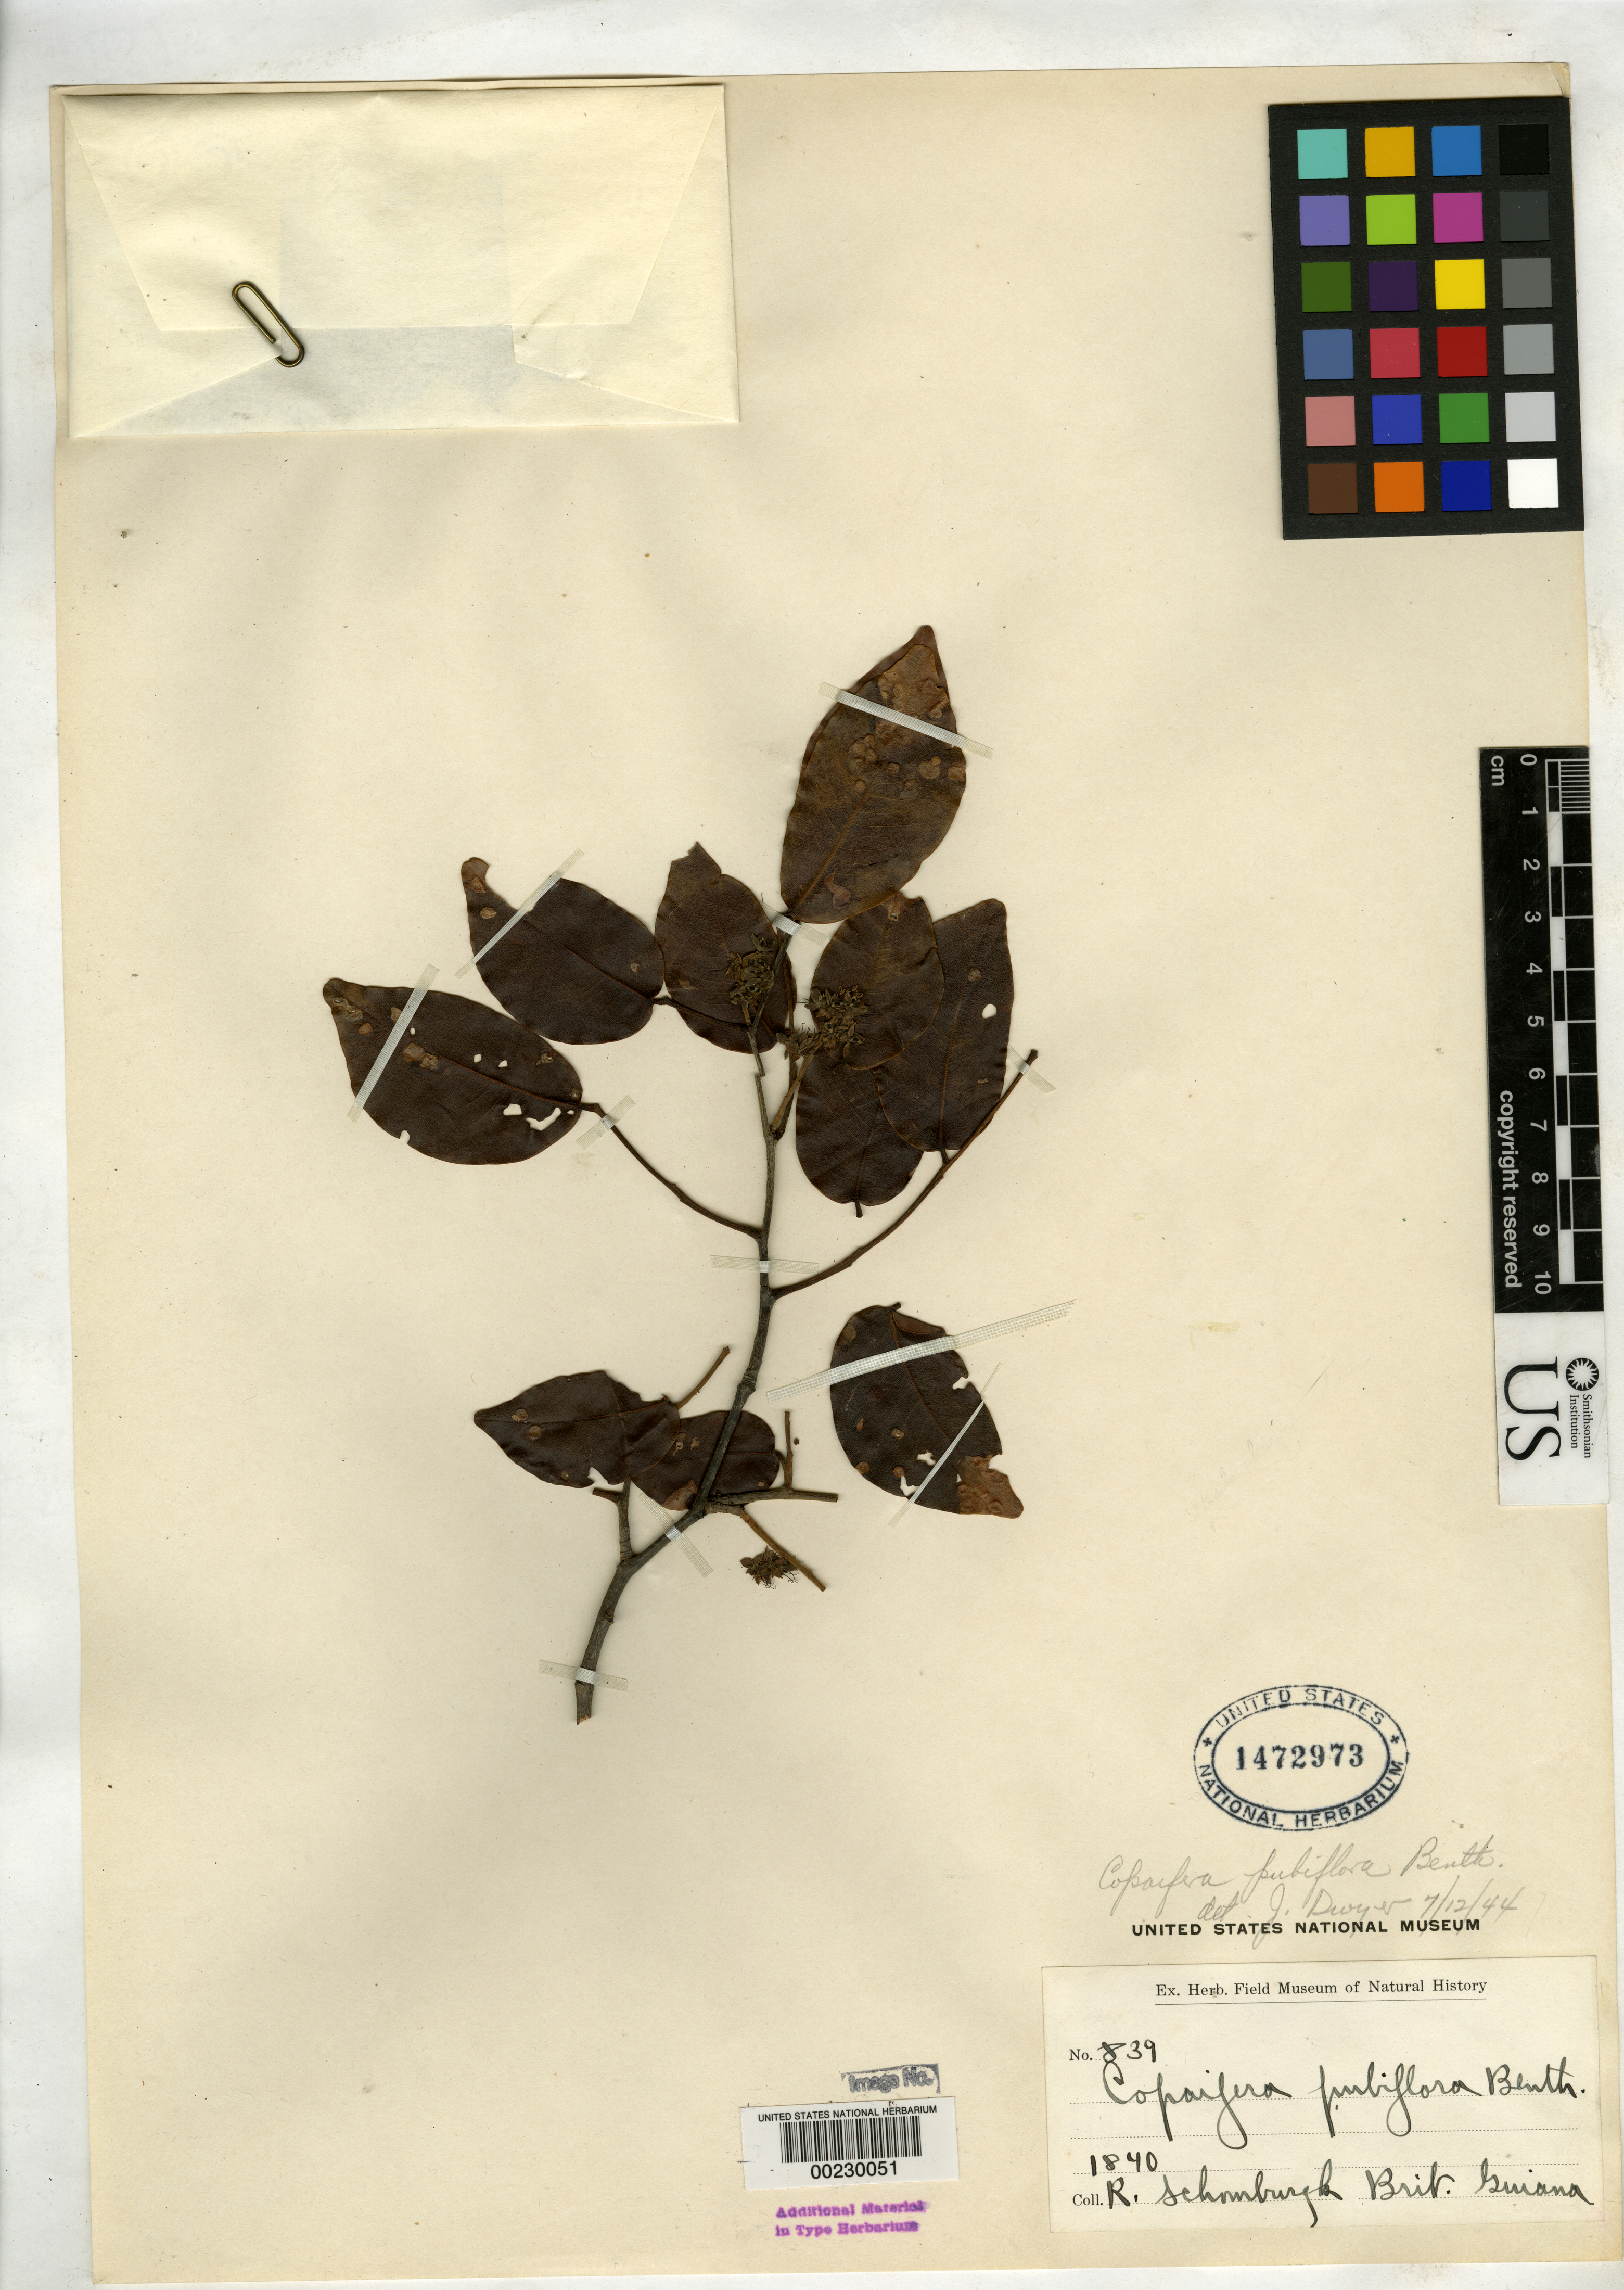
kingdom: Plantae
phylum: Tracheophyta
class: Magnoliopsida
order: Fabales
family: Fabaceae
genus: Copaifera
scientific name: Copaifera pubiflora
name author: Benth.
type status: Type Collection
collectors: M. R. Schomburgk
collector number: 839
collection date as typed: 1840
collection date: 1840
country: Guyana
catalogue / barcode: US 1472973